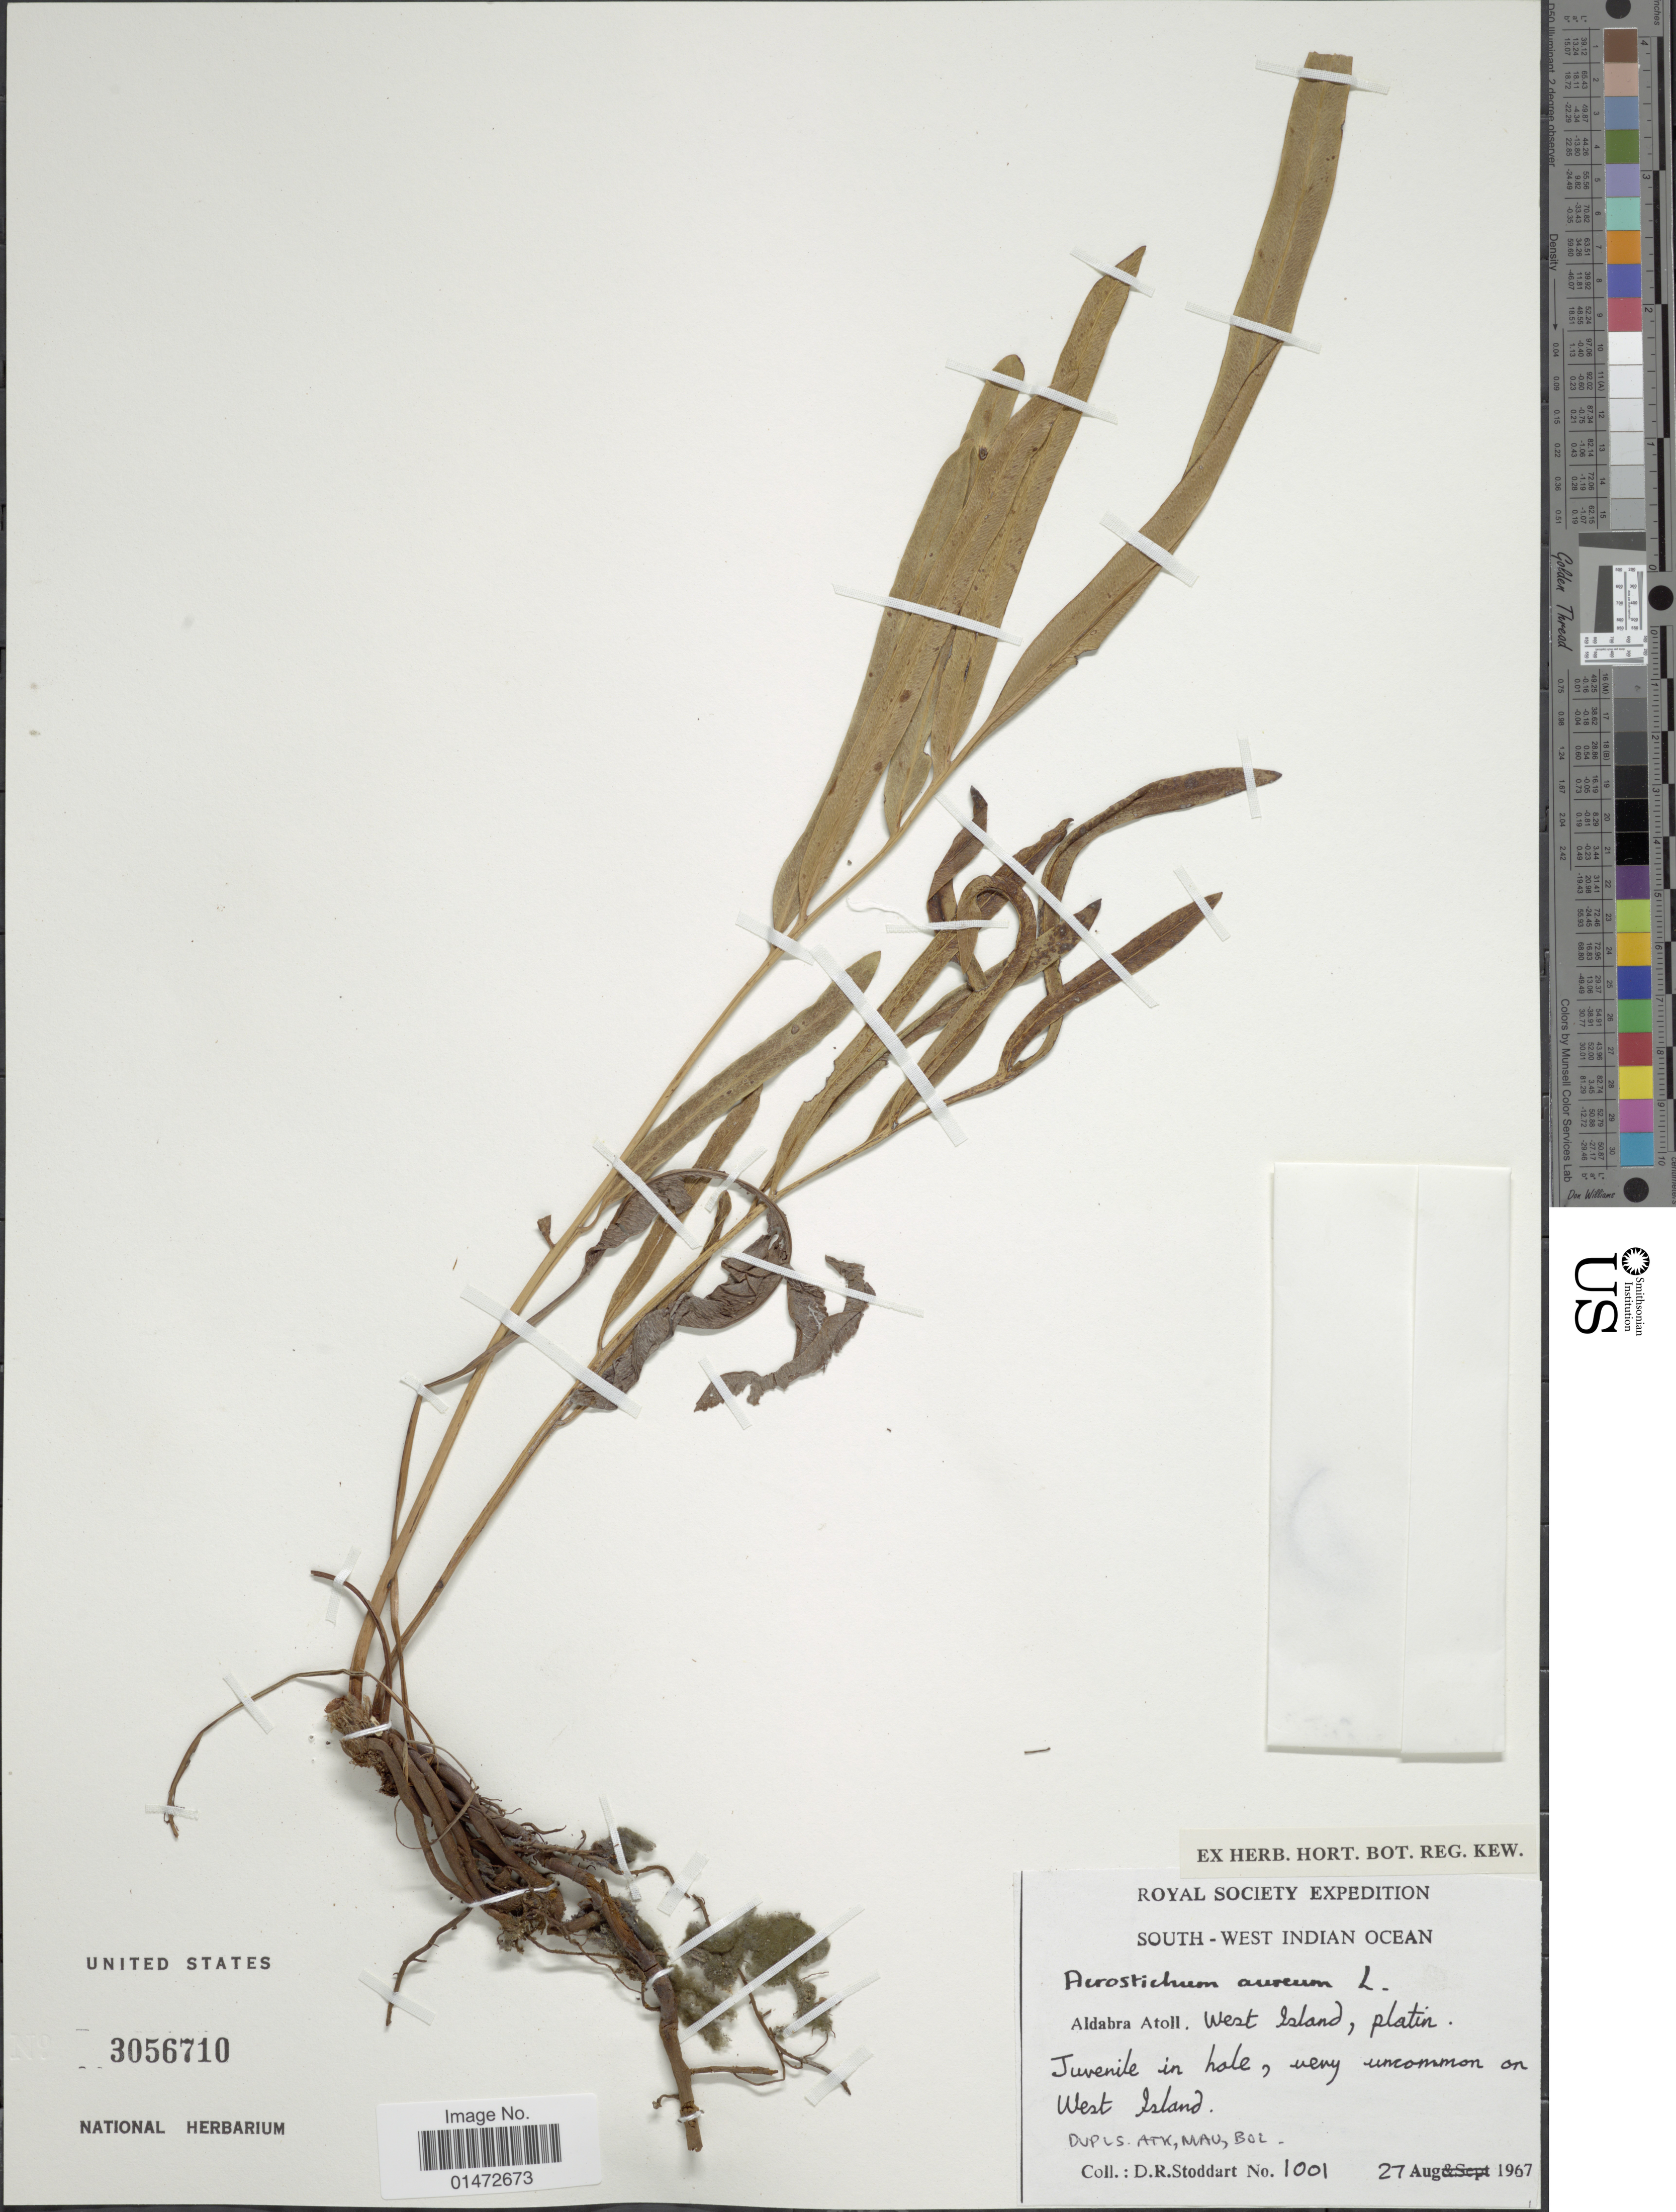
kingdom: Plantae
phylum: Tracheophyta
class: Polypodiopsida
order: Polypodiales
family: Pteridaceae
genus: Acrostichum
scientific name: Acrostichum aureum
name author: L.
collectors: D. R. Stoddart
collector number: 1001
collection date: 1967-08-27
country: Seychelles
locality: South-West Indian Ocean. Aldabra Atoll. West Island, platin. Juvenile in hole, very uncommon on West Island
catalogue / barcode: US 3056710